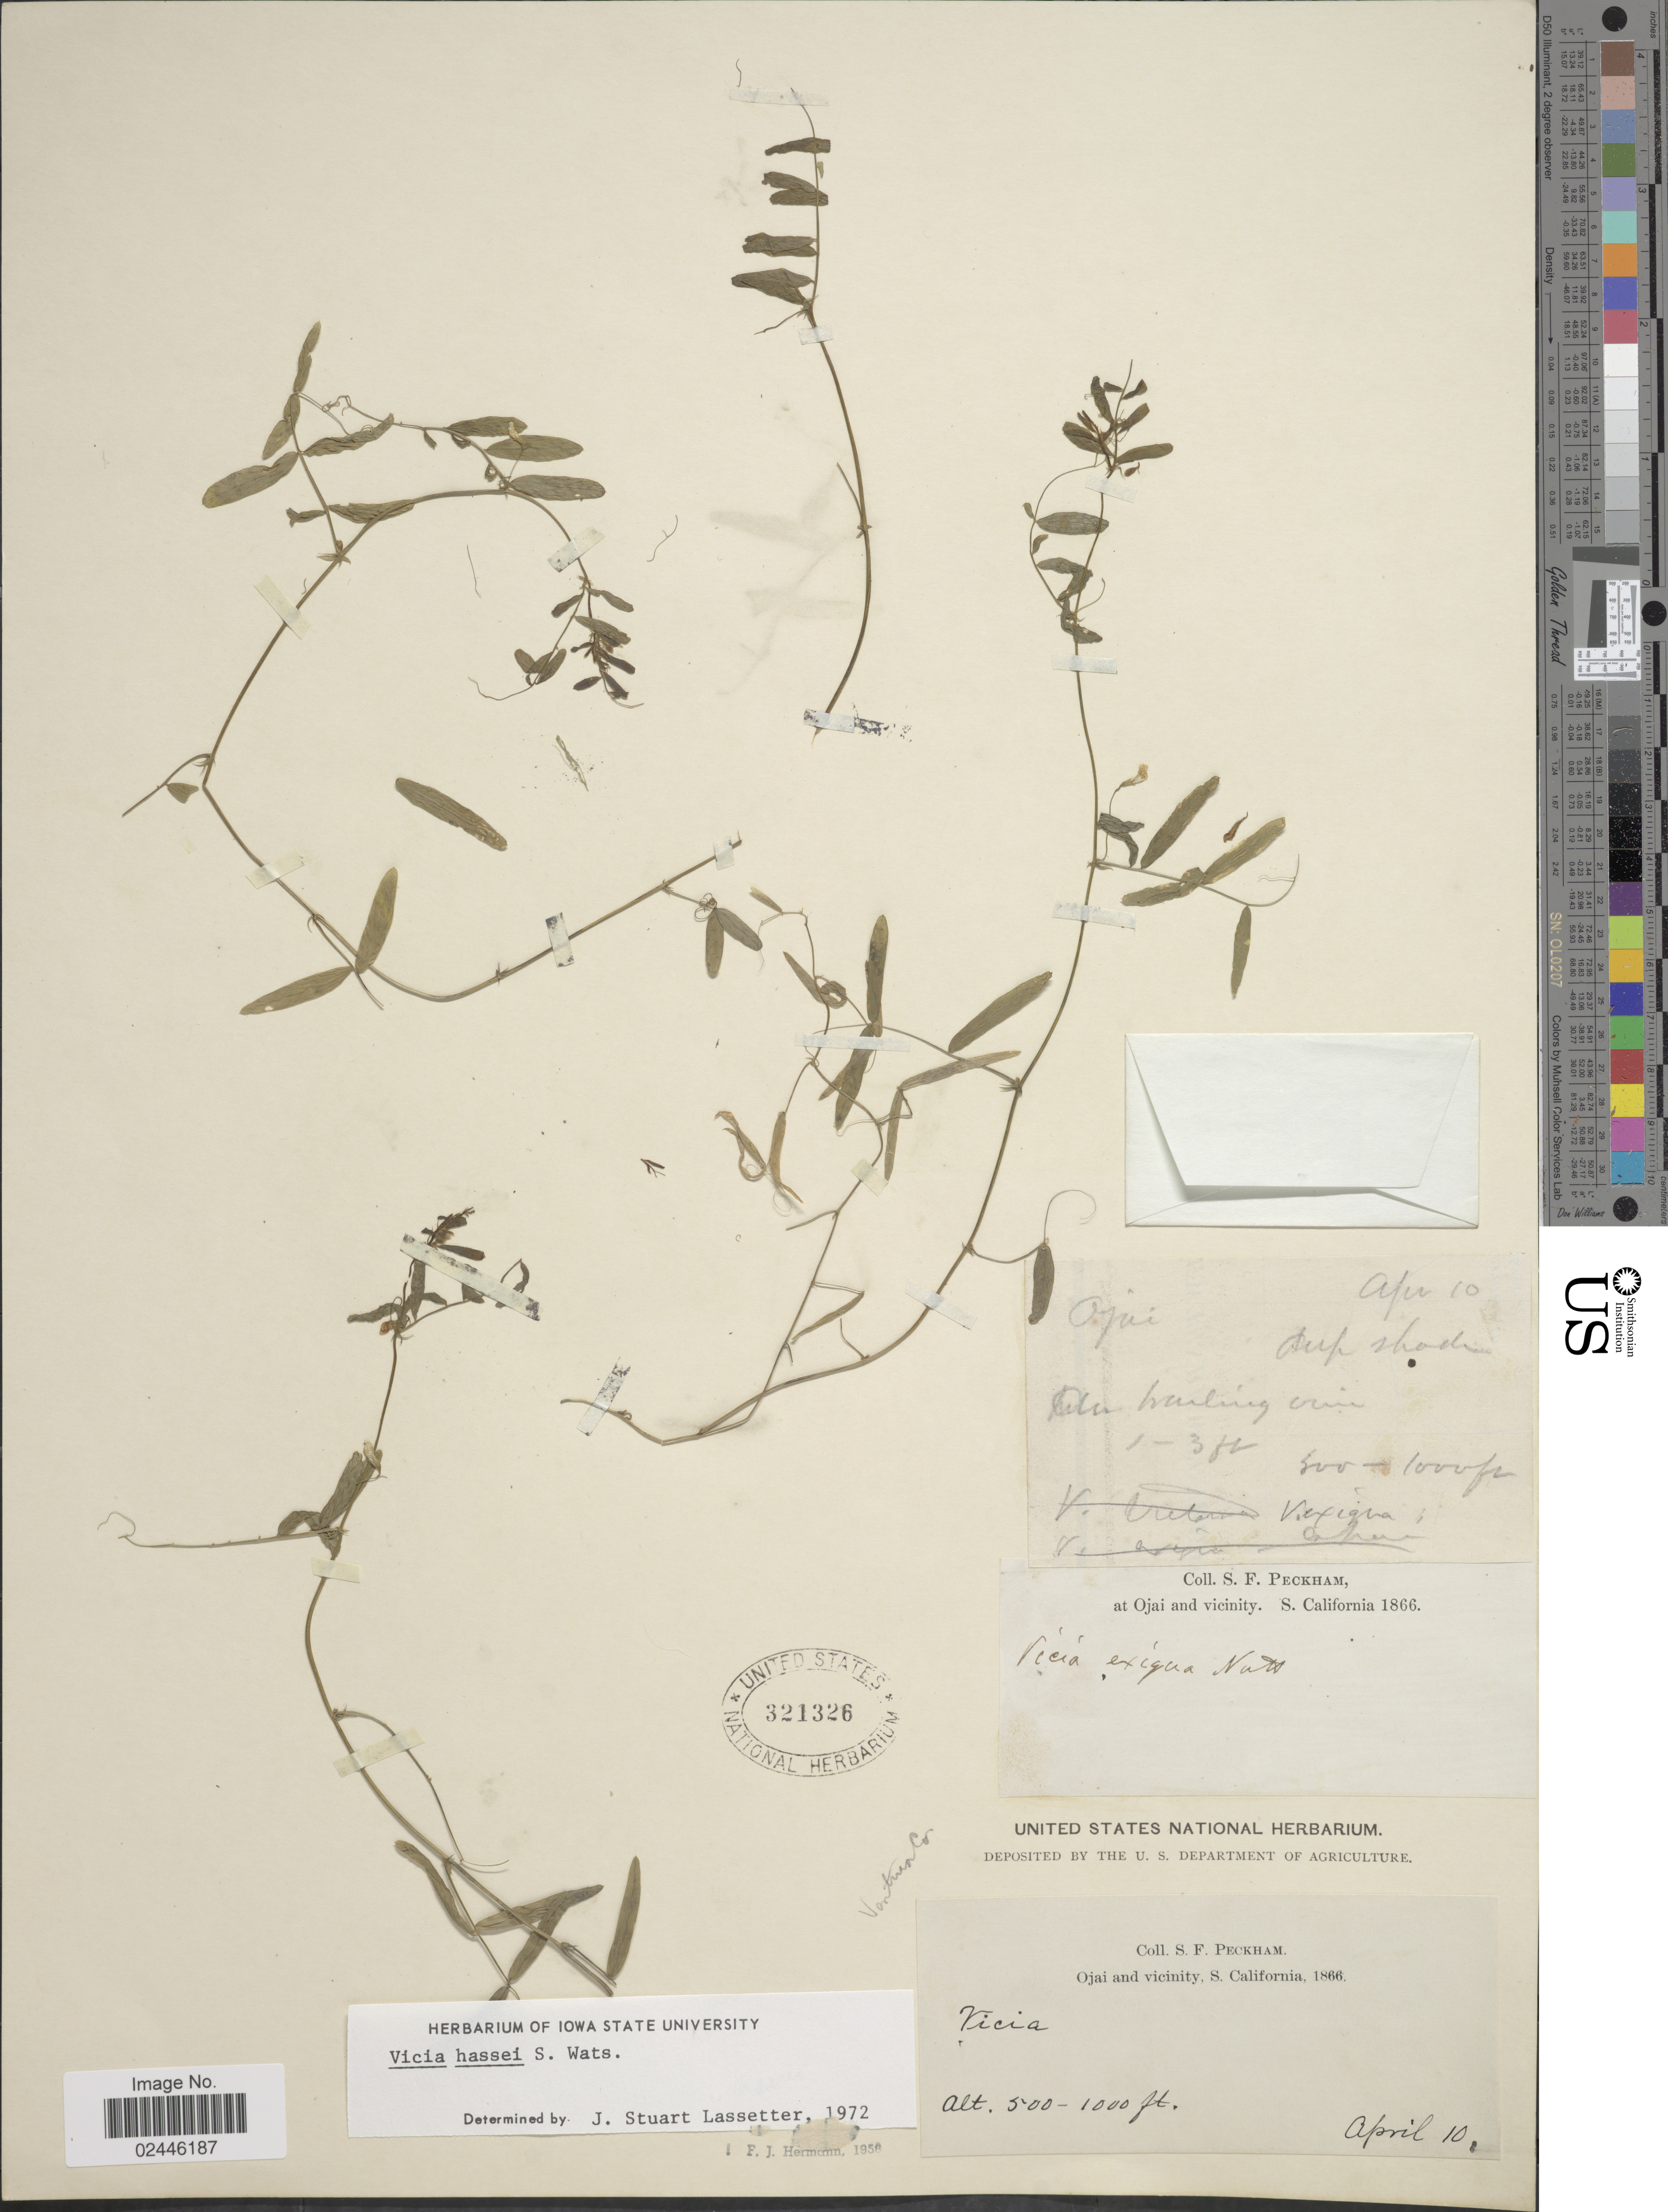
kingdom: Plantae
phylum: Tracheophyta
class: Magnoliopsida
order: Fabales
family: Fabaceae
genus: Vicia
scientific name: Vicia hassei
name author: S. Watson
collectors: S. Peckham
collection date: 1866-04-10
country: United States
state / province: California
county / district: Ventura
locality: Ojai and vicinity, S. California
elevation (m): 152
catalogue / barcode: US 321326